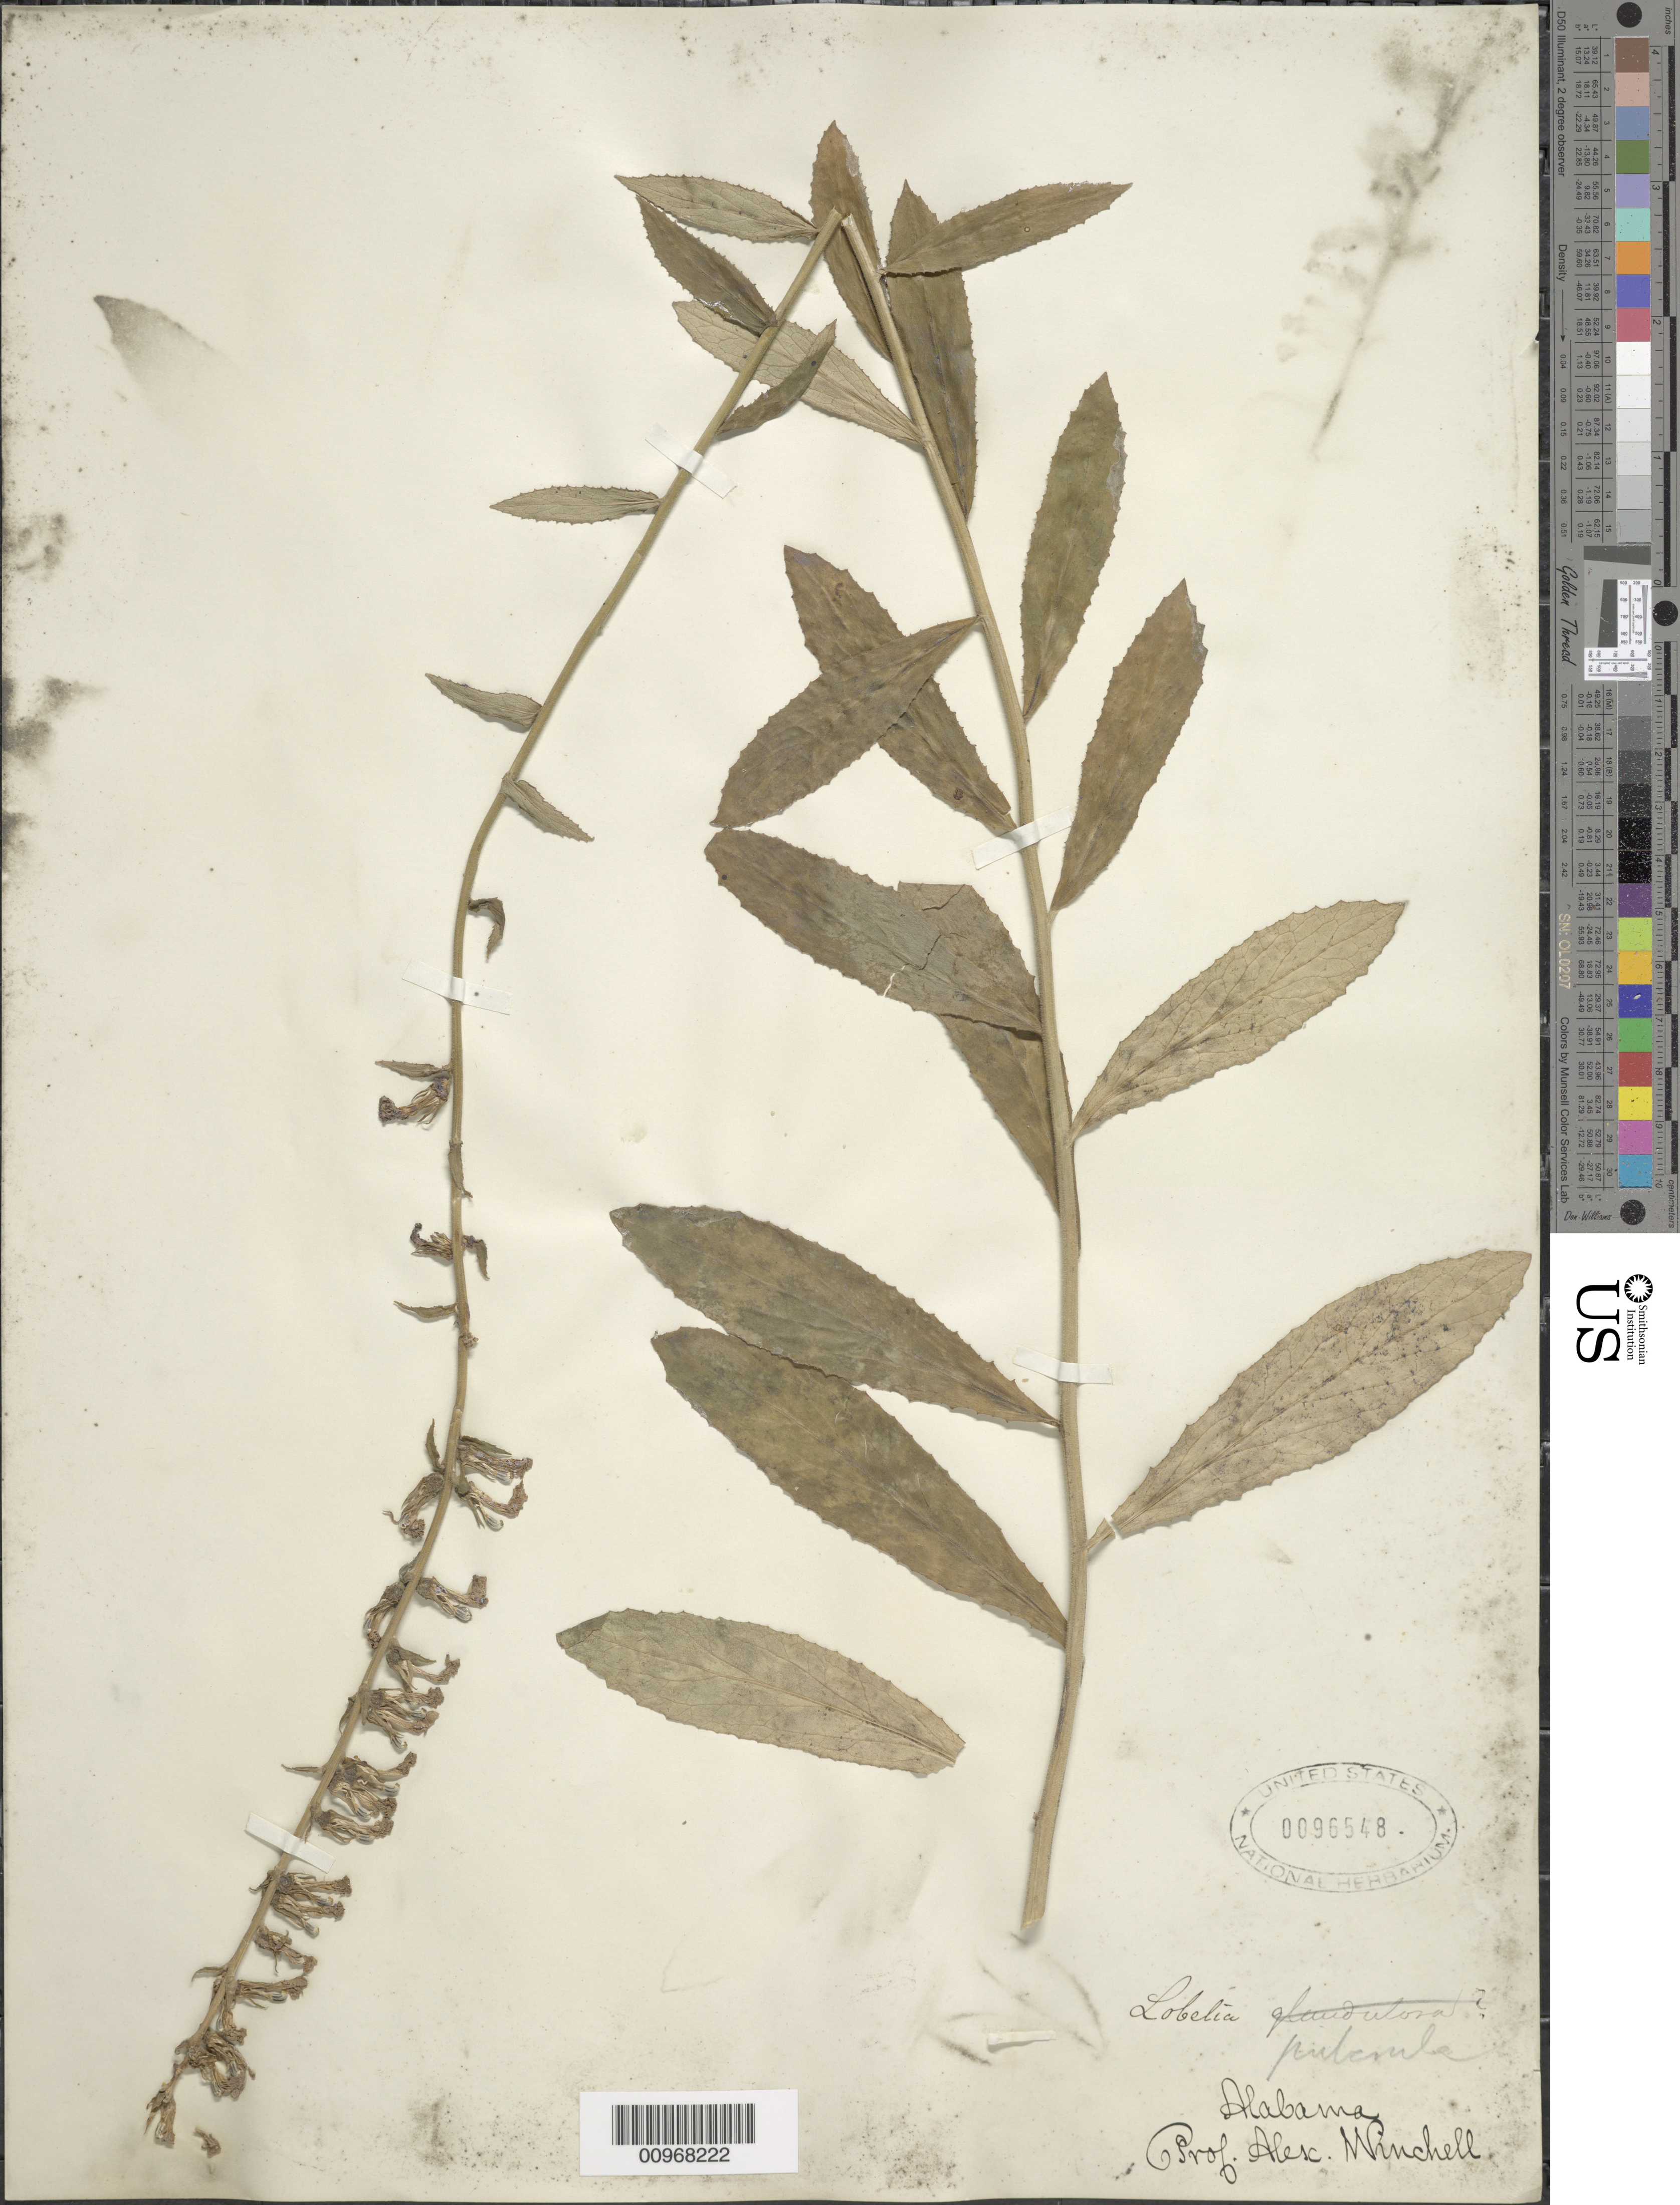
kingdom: Plantae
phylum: Tracheophyta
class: Magnoliopsida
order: Asterales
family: Campanulaceae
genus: Lobelia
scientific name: Lobelia puberula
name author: Michx.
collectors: P. Winchell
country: United States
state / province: Alabama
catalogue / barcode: US 96548